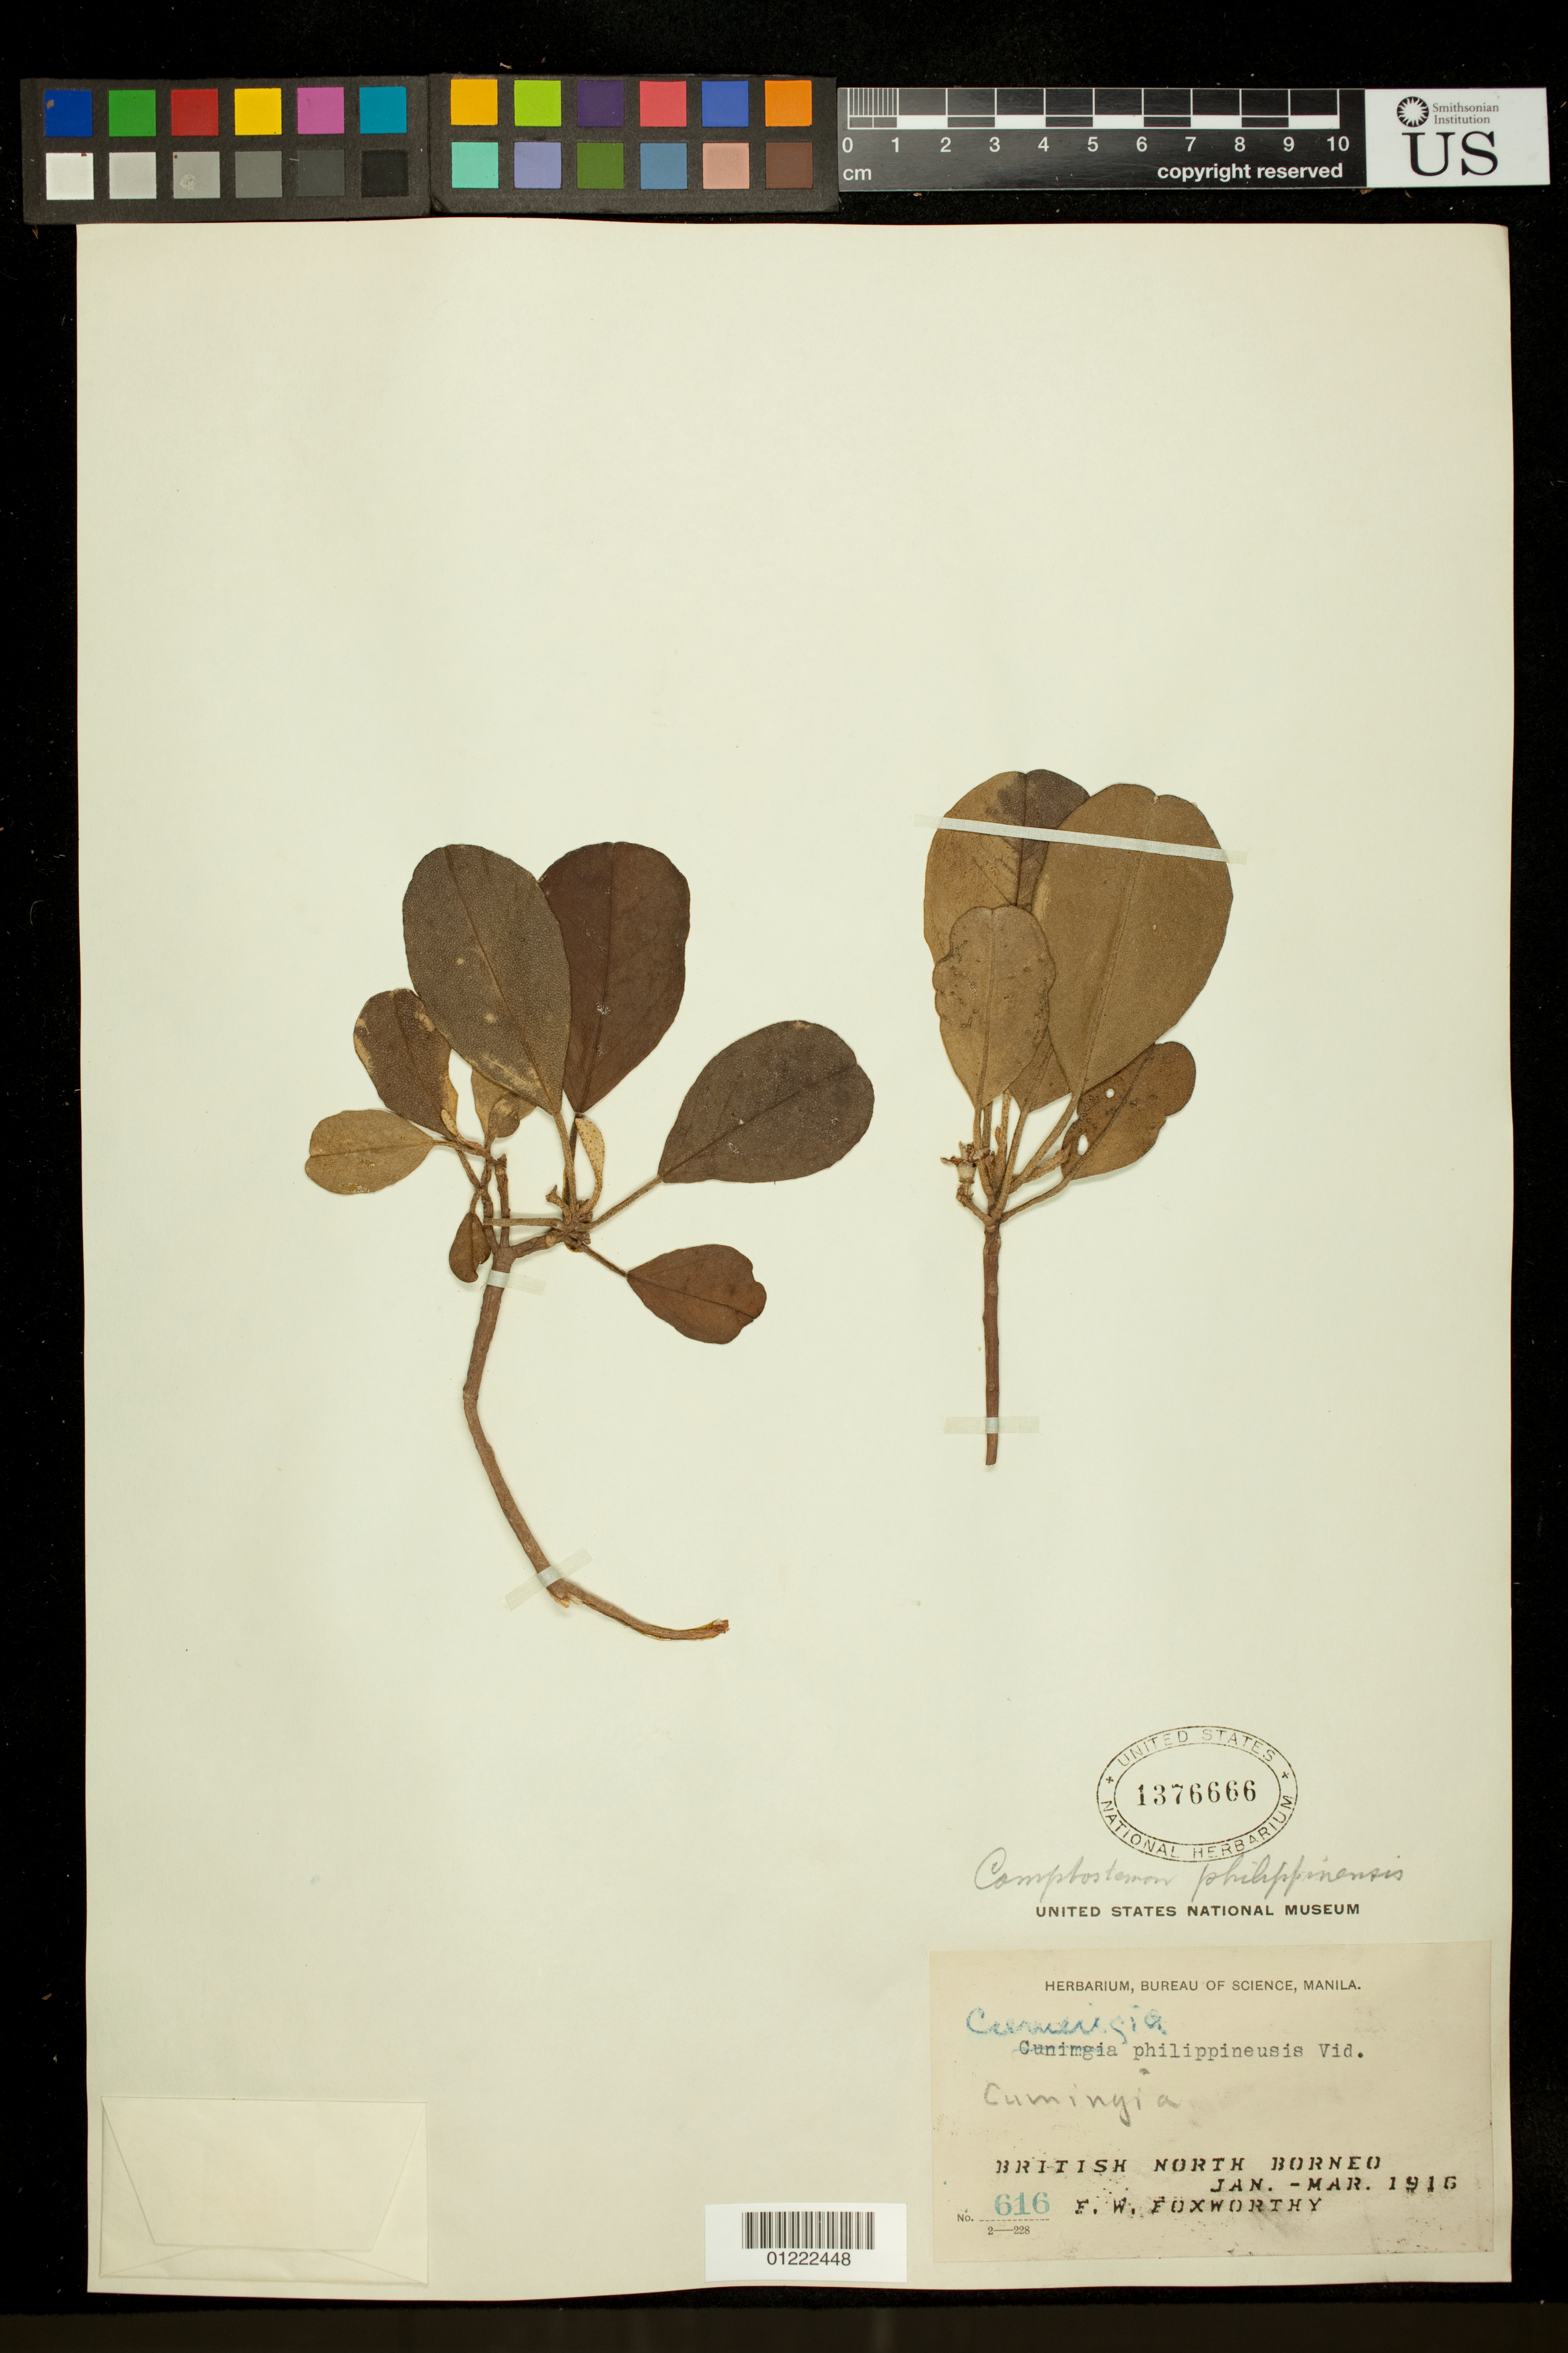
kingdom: Plantae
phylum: Tracheophyta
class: Magnoliopsida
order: Malvales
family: Malvaceae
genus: Camptostemon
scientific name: Camptostemon philippinense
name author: (Vidal) Becc.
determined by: Dorr, Laurence J., Curator (BOT), Smithsonian Institution - National Museum of Natural History (UNITED STATES)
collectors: F. W. Foxworthy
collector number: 616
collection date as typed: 1916-01 to 1916-03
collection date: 1916-01-01/1916-03-31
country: Malaysia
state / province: Sabah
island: Borneo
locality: British North Borneo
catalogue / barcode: US 1376666